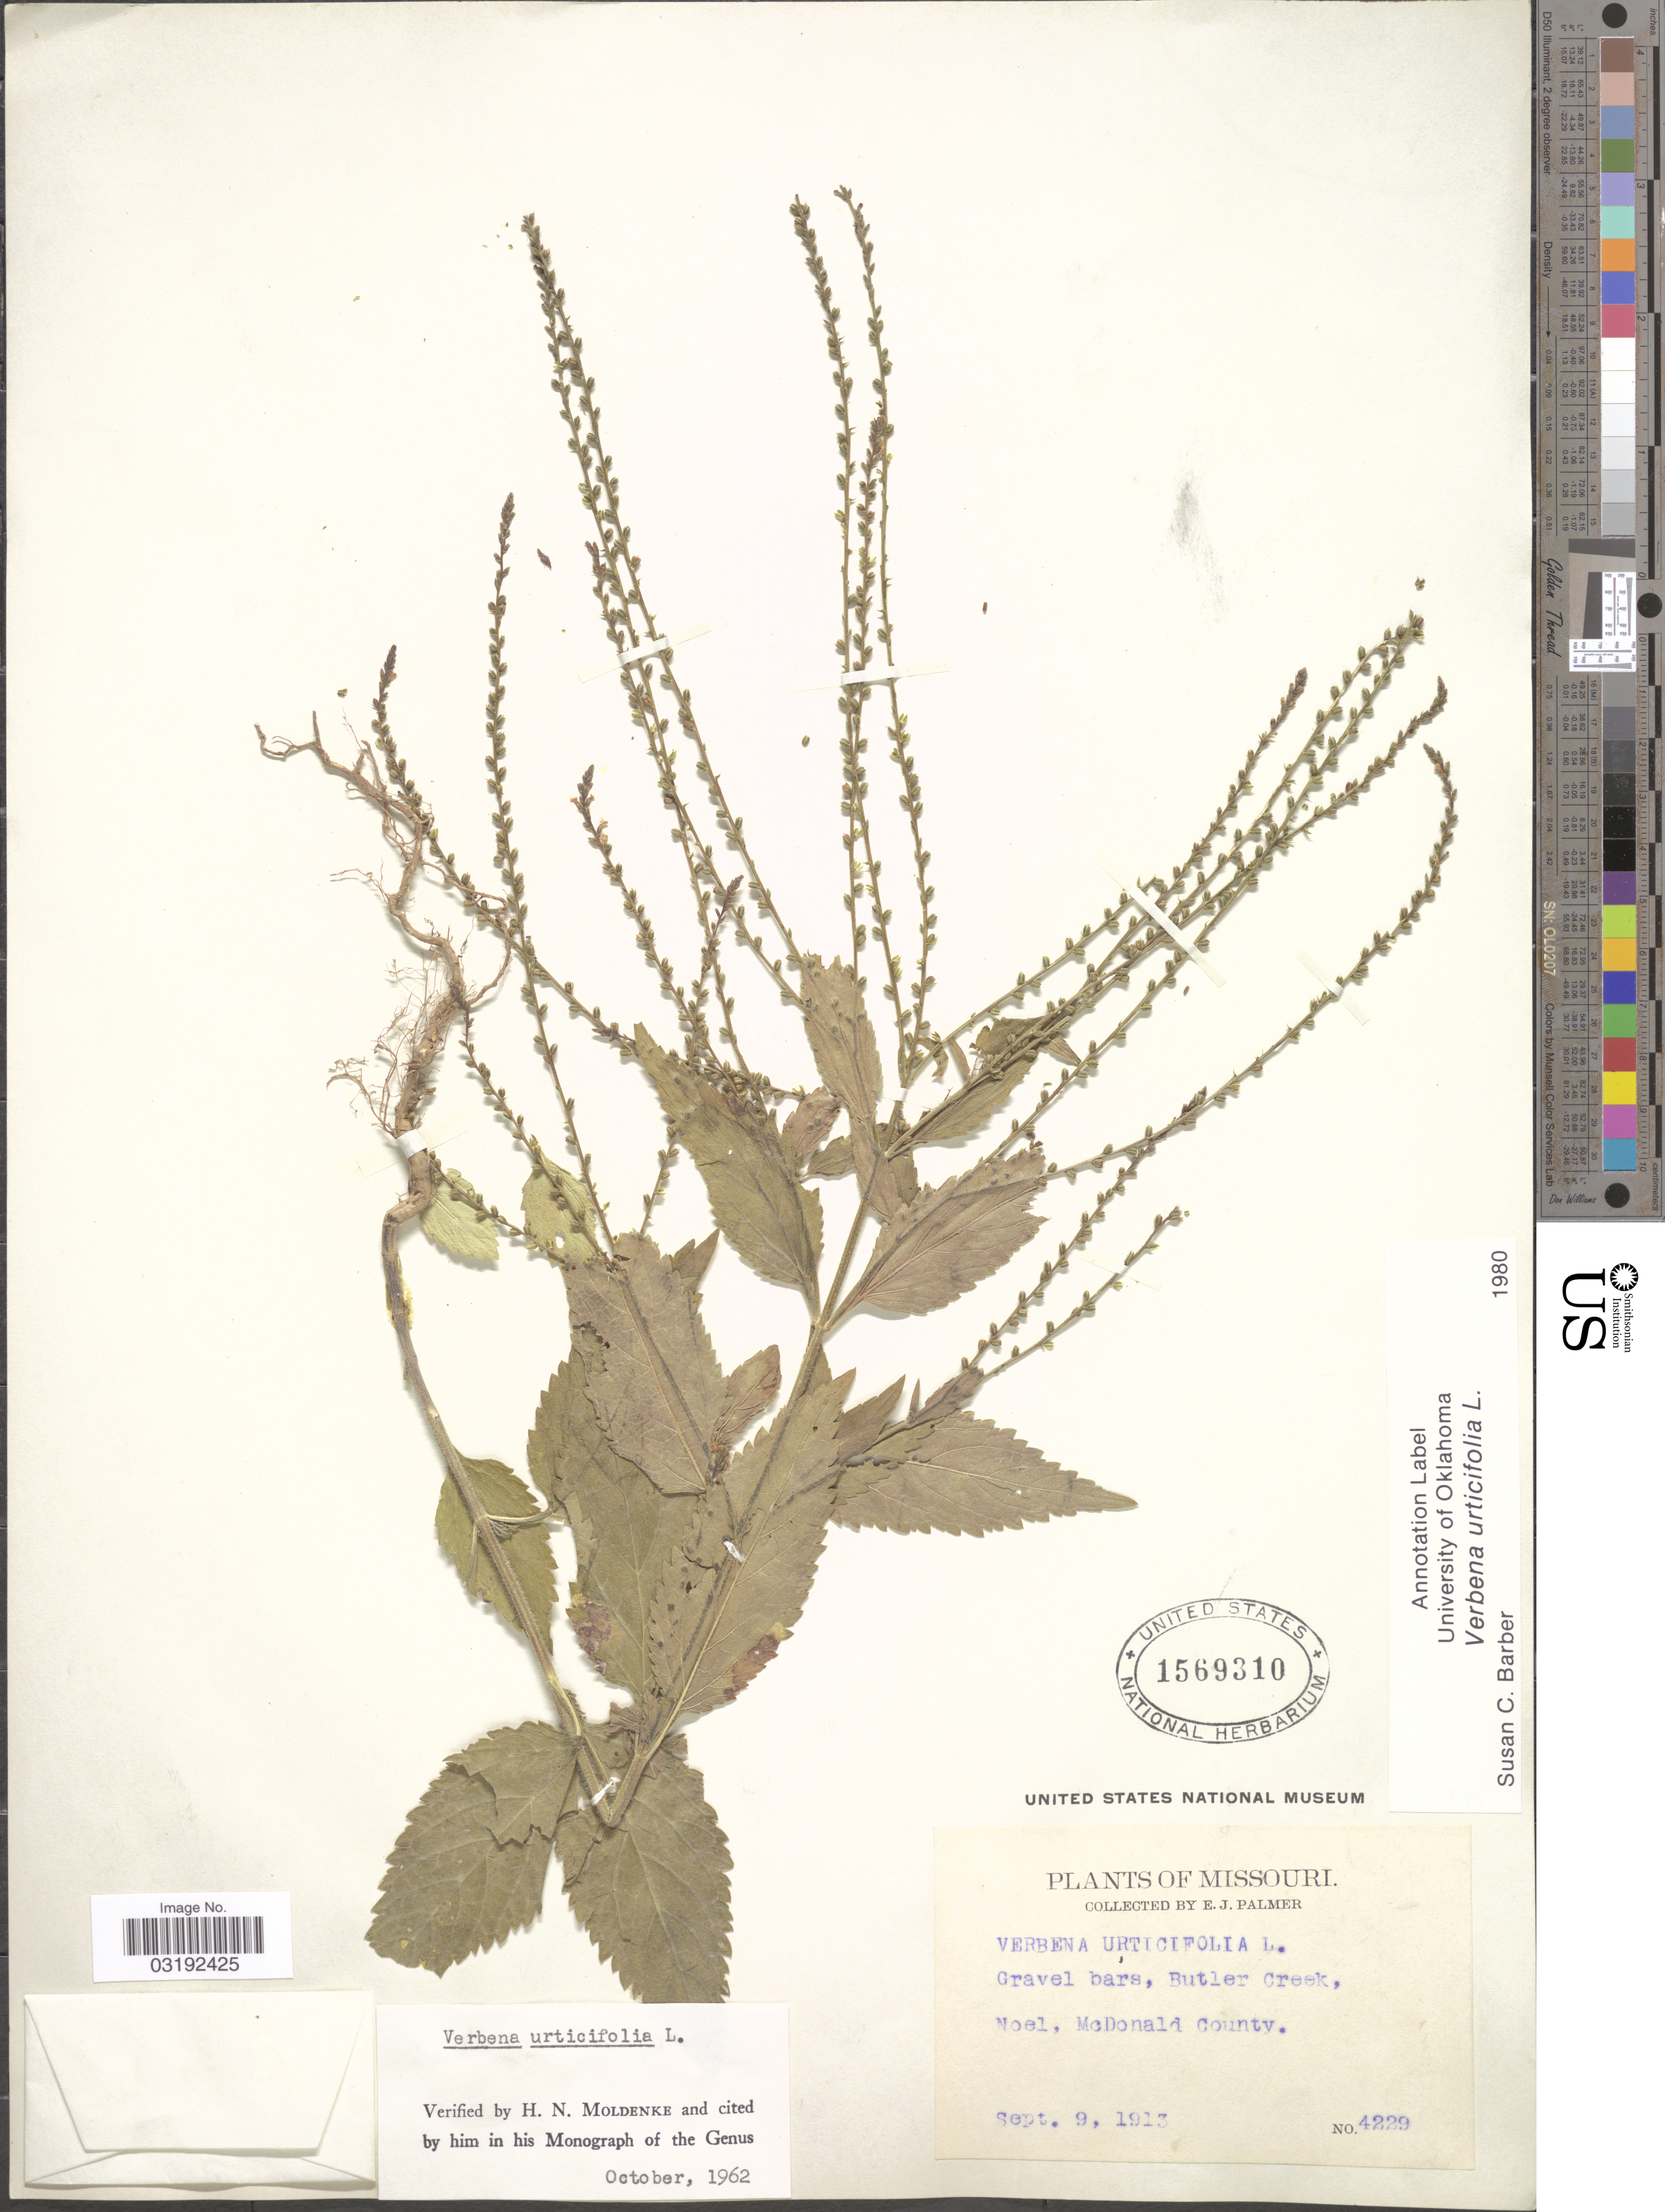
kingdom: Plantae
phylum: Tracheophyta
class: Magnoliopsida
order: Lamiales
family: Verbenaceae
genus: Verbena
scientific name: Verbena urticifolia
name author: L.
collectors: E. J. Palmer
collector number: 4229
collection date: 1913-09-09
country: United States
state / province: Missouri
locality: Gravel bars, Butler Creek, Noel, McDonald County.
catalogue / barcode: US 1569310